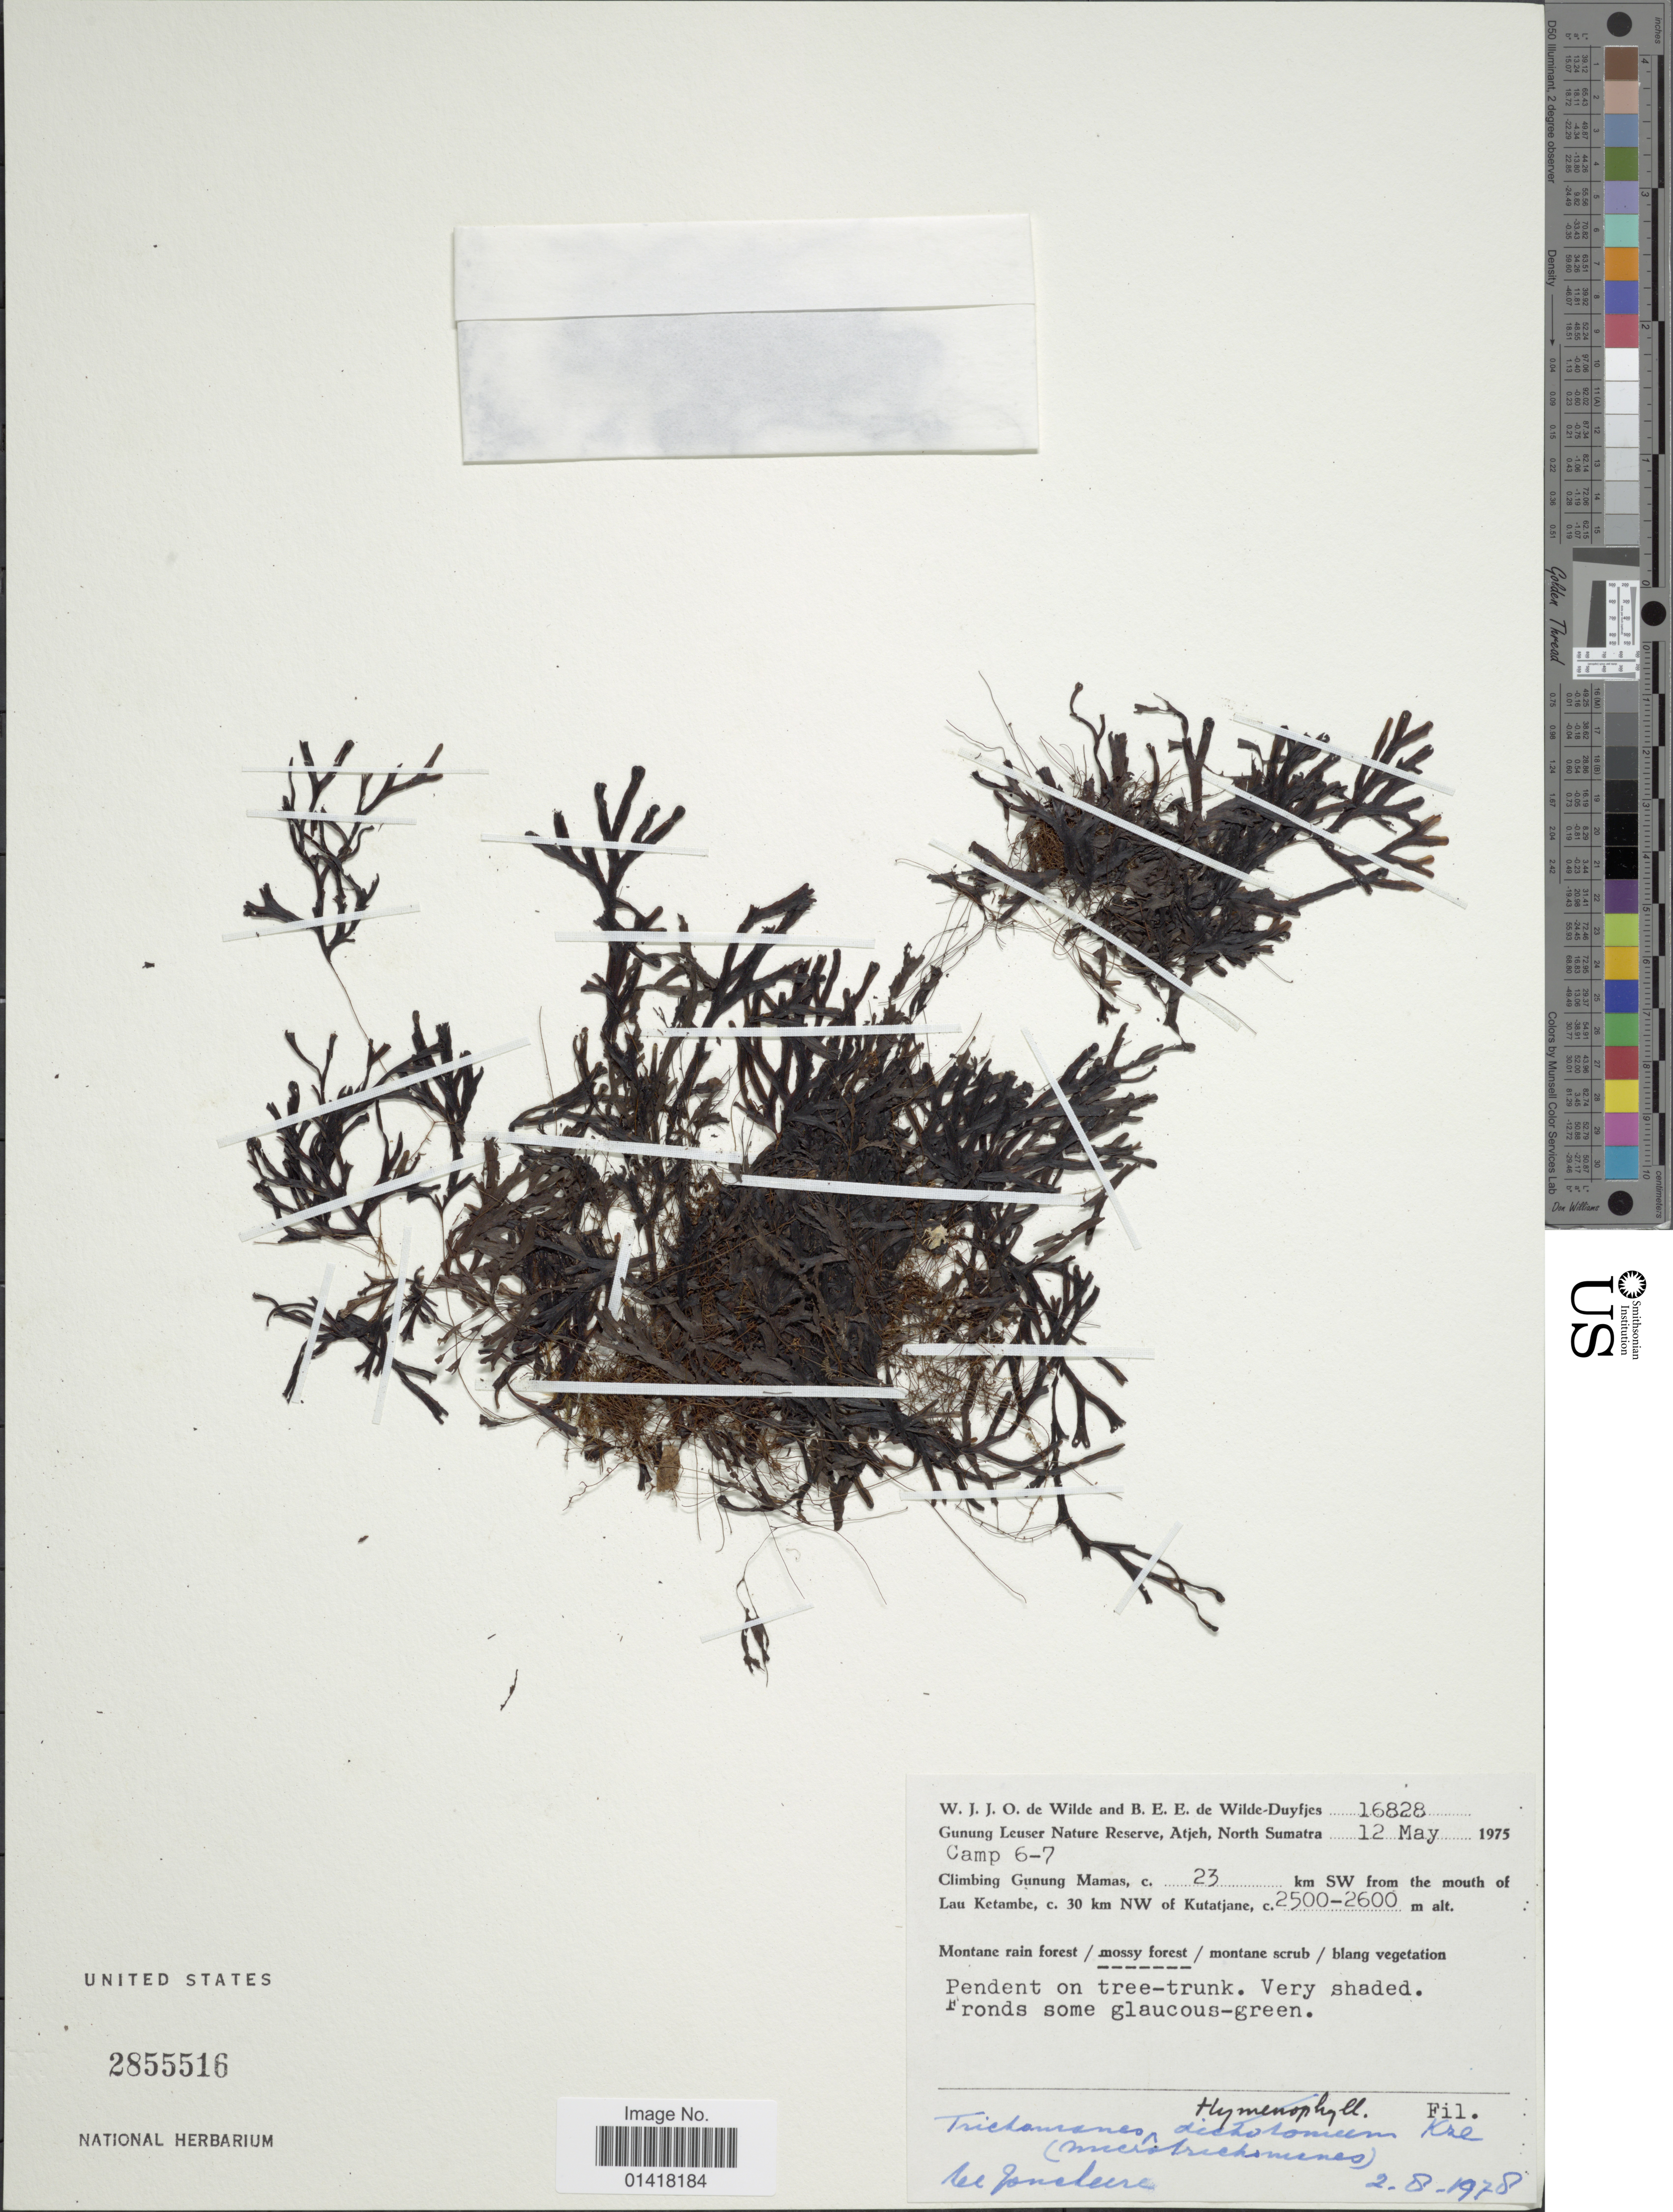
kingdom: Plantae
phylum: Tracheophyta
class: Polypodiopsida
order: Hymenophyllales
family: Hymenophyllaceae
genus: Hymenophyllum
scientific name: Hymenophyllum dichotomum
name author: Cav.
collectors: B. E. de Wilde-Duyfjes & W. J. de Wilde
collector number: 16828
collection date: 1975-05-12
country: Indonesia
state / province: Sumatra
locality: Gunung Leuser Nature Reserve, Atjeh, North Sumatra. Camp 6-7. Climbing Gunung Mamas, 23 km SW from the mouth of Lau Ketambe, 30 km NW of Kutatjane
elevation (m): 2500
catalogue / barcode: US 2855516